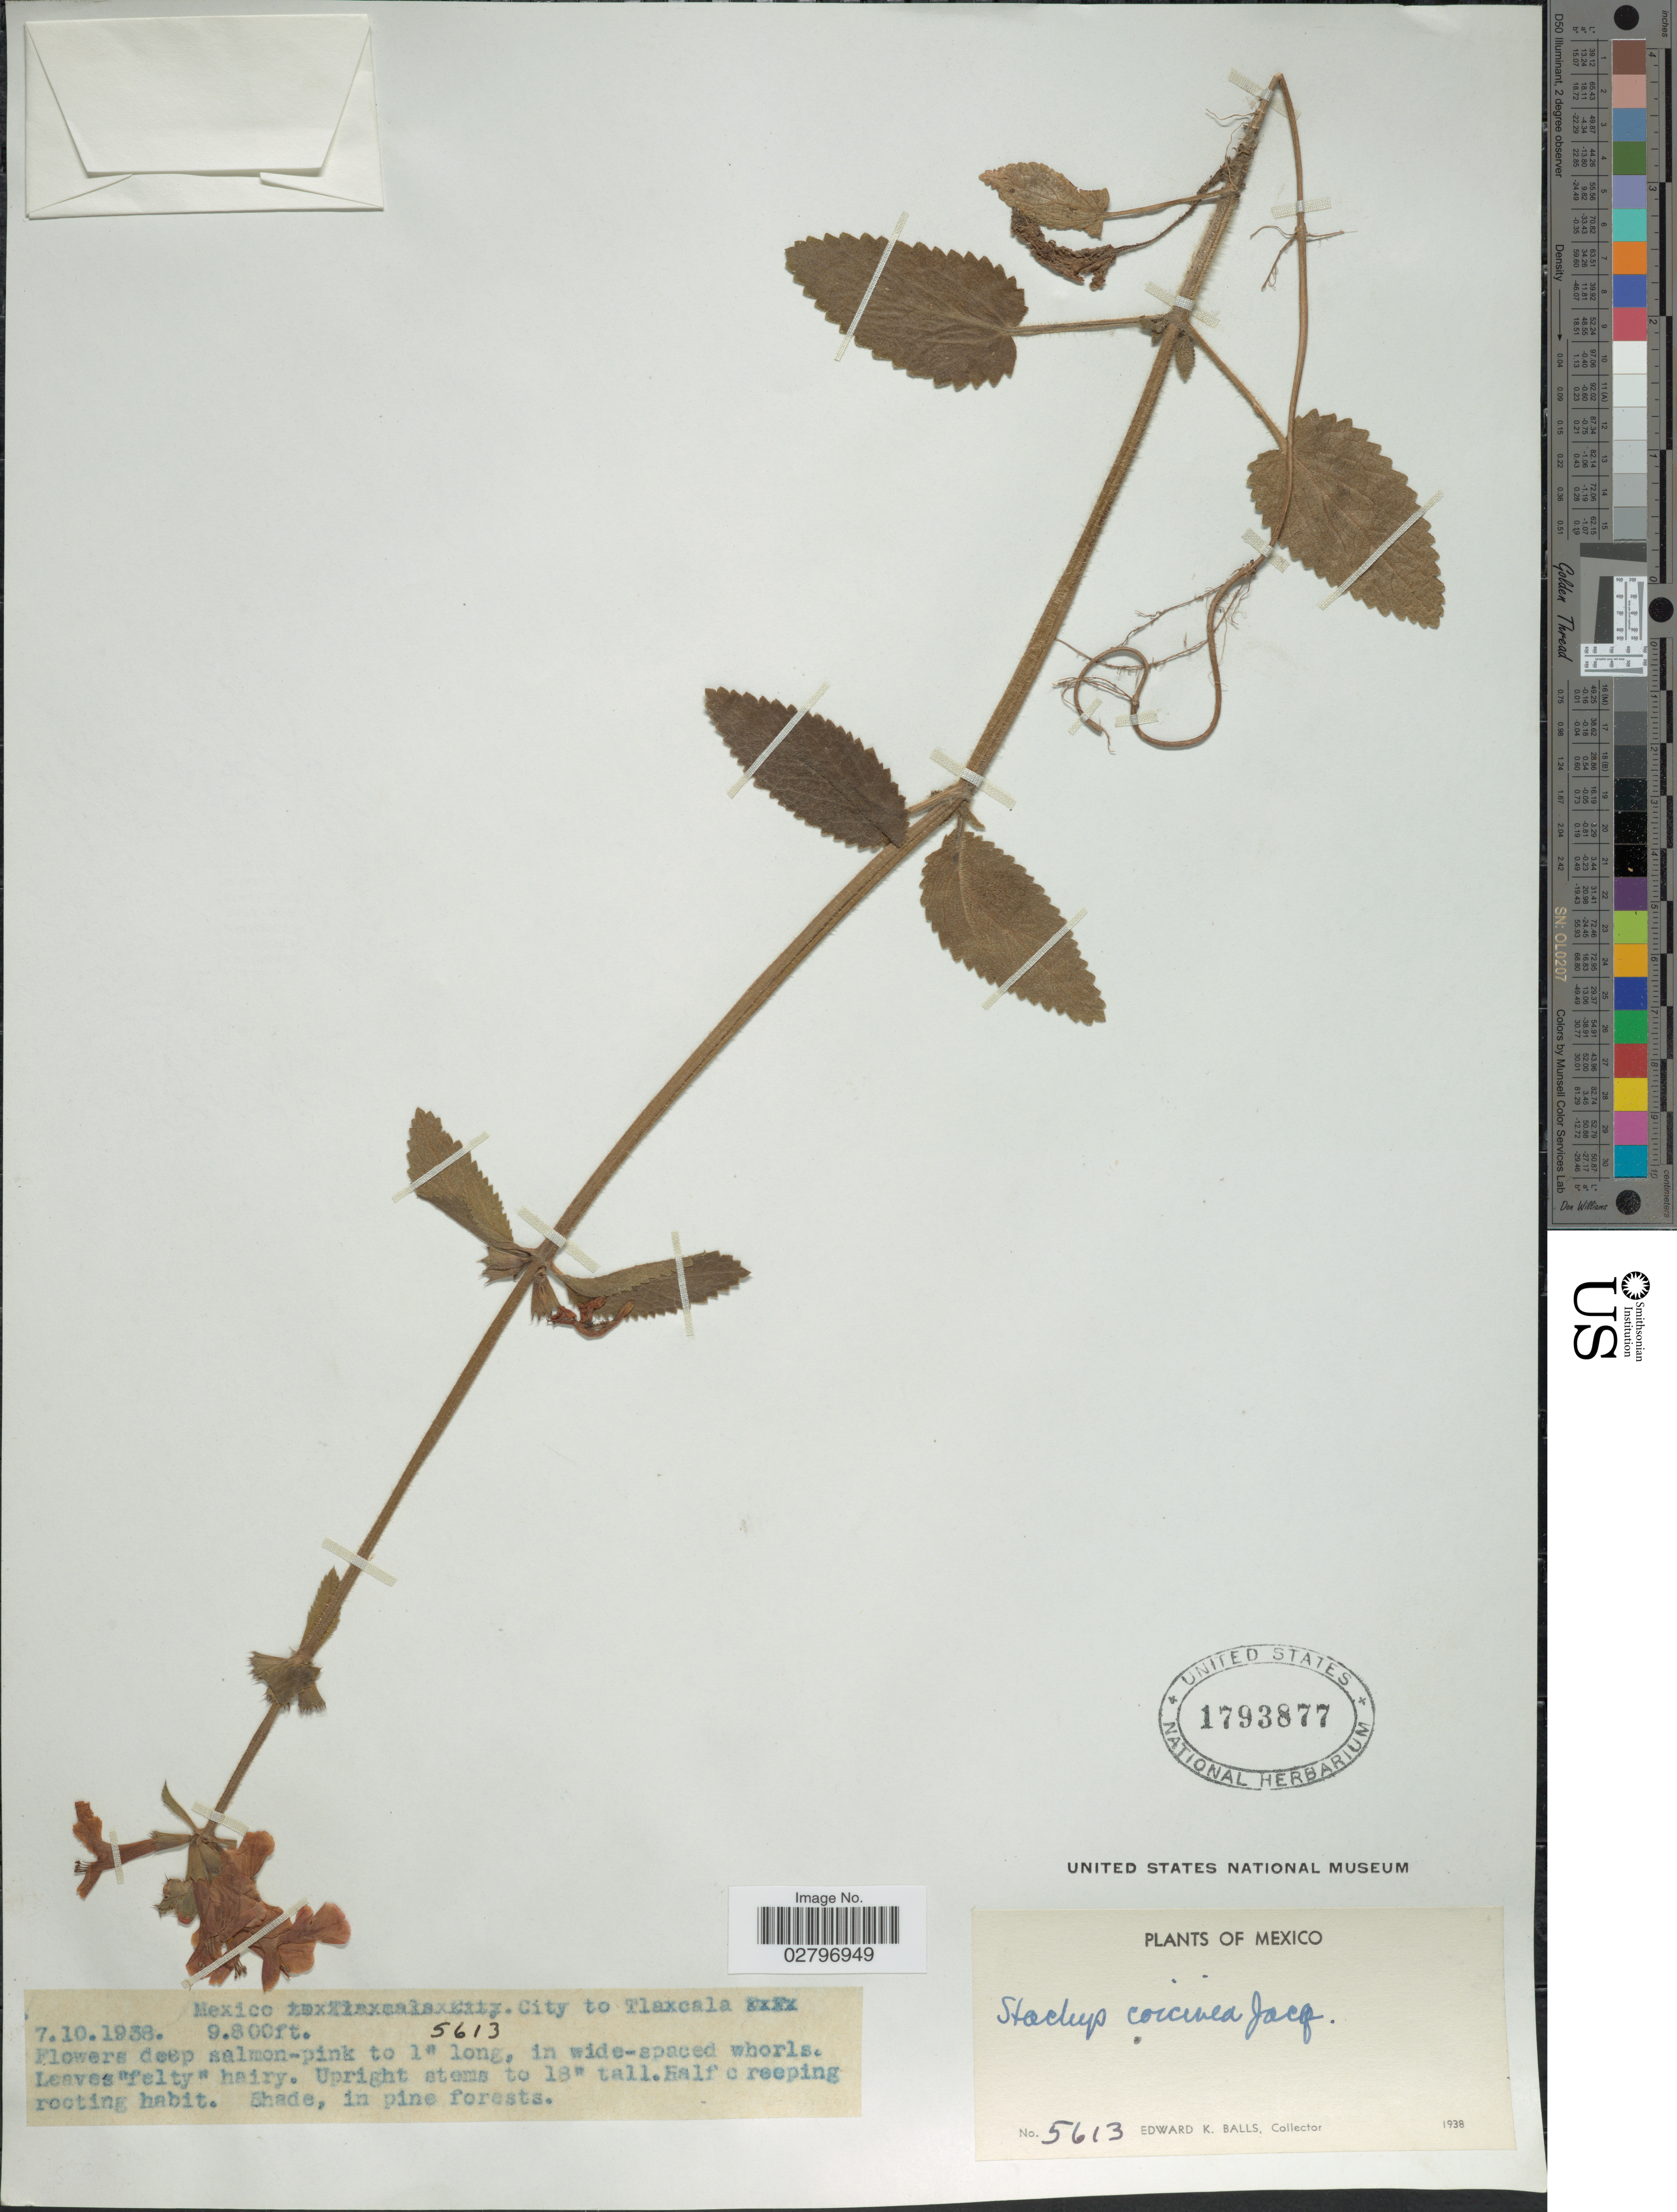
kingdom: Plantae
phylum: Tracheophyta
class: Magnoliopsida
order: Lamiales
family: Lamiaceae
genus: Stachys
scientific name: Stachys coccinea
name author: Ortega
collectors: E. K. Balls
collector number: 5613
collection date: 1938-10-07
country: Mexico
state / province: Tlaxcala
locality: City of Tlaxcala.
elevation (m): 2987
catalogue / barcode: US 1793877